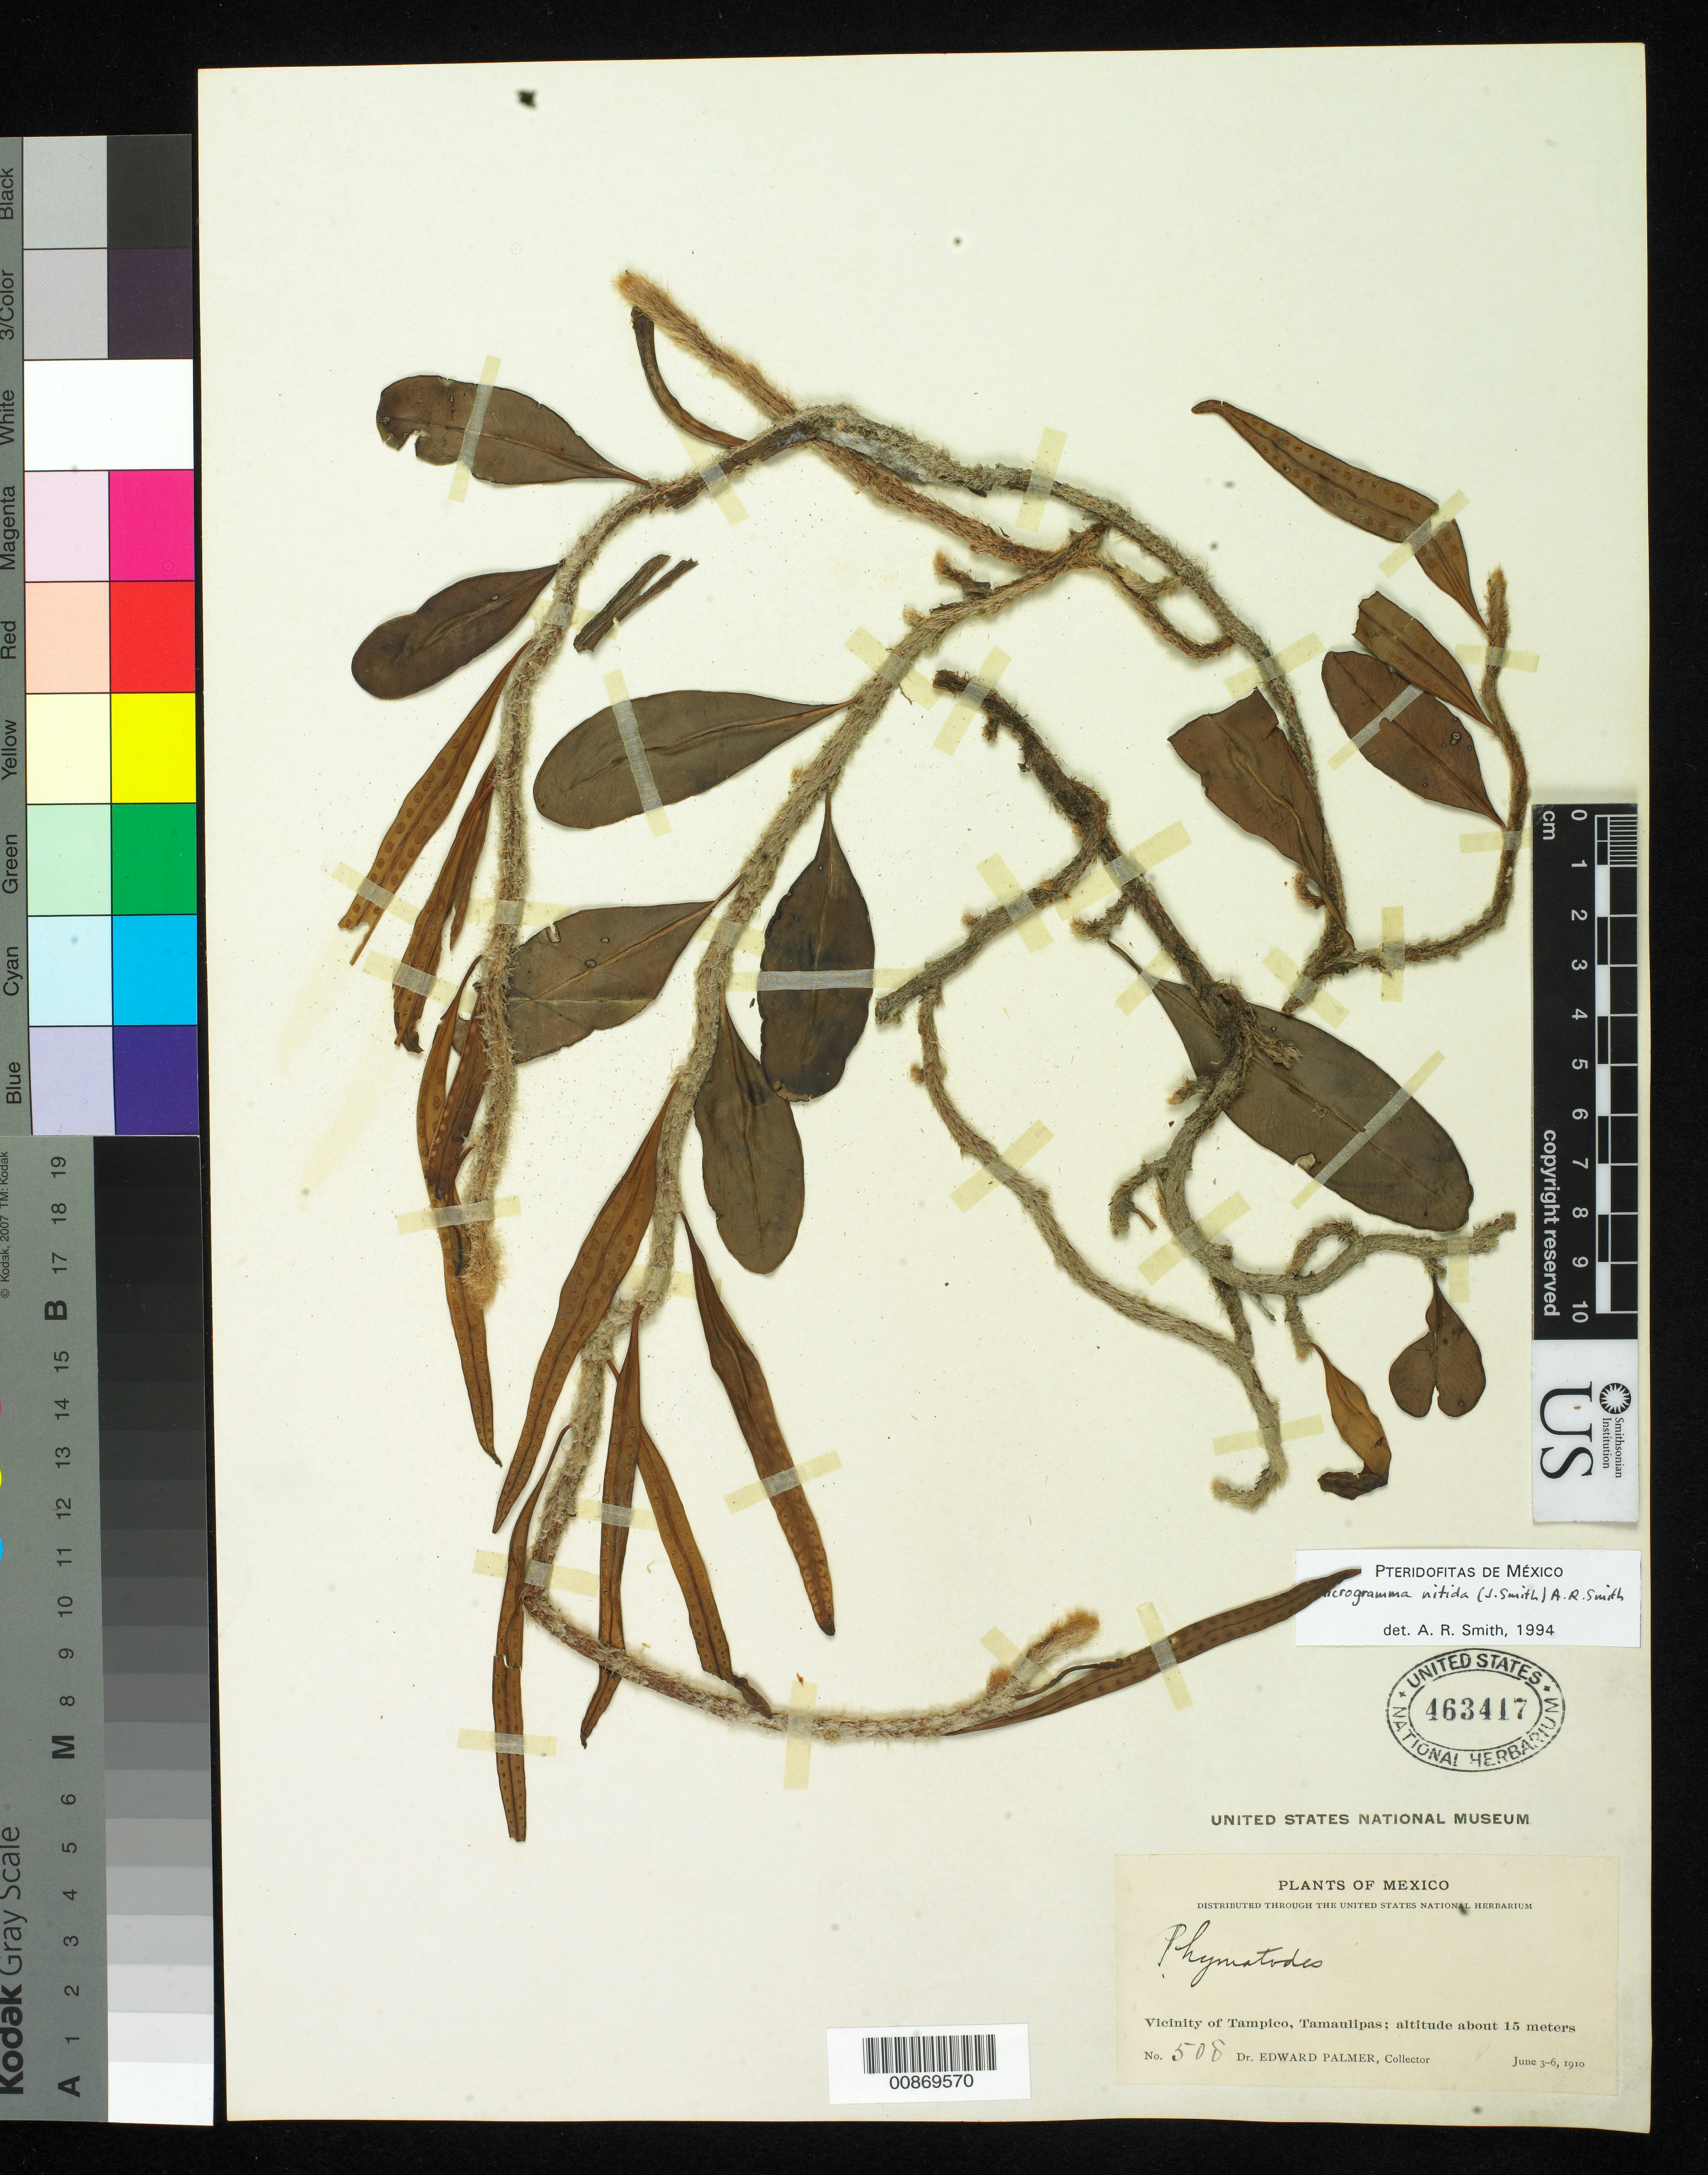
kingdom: Plantae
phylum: Tracheophyta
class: Polypodiopsida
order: Polypodiales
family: Polypodiaceae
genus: Microgramma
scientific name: Microgramma nitida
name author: (J. Sm.) A.R. Sm.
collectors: E. Palmer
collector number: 508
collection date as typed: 03 Jun 1910 to 06 Jun 1910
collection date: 1910-06-03/1910-06-06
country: Mexico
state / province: Tamaulipas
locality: Vicinity of Tampico, Tamaulipas.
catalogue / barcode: US 463417